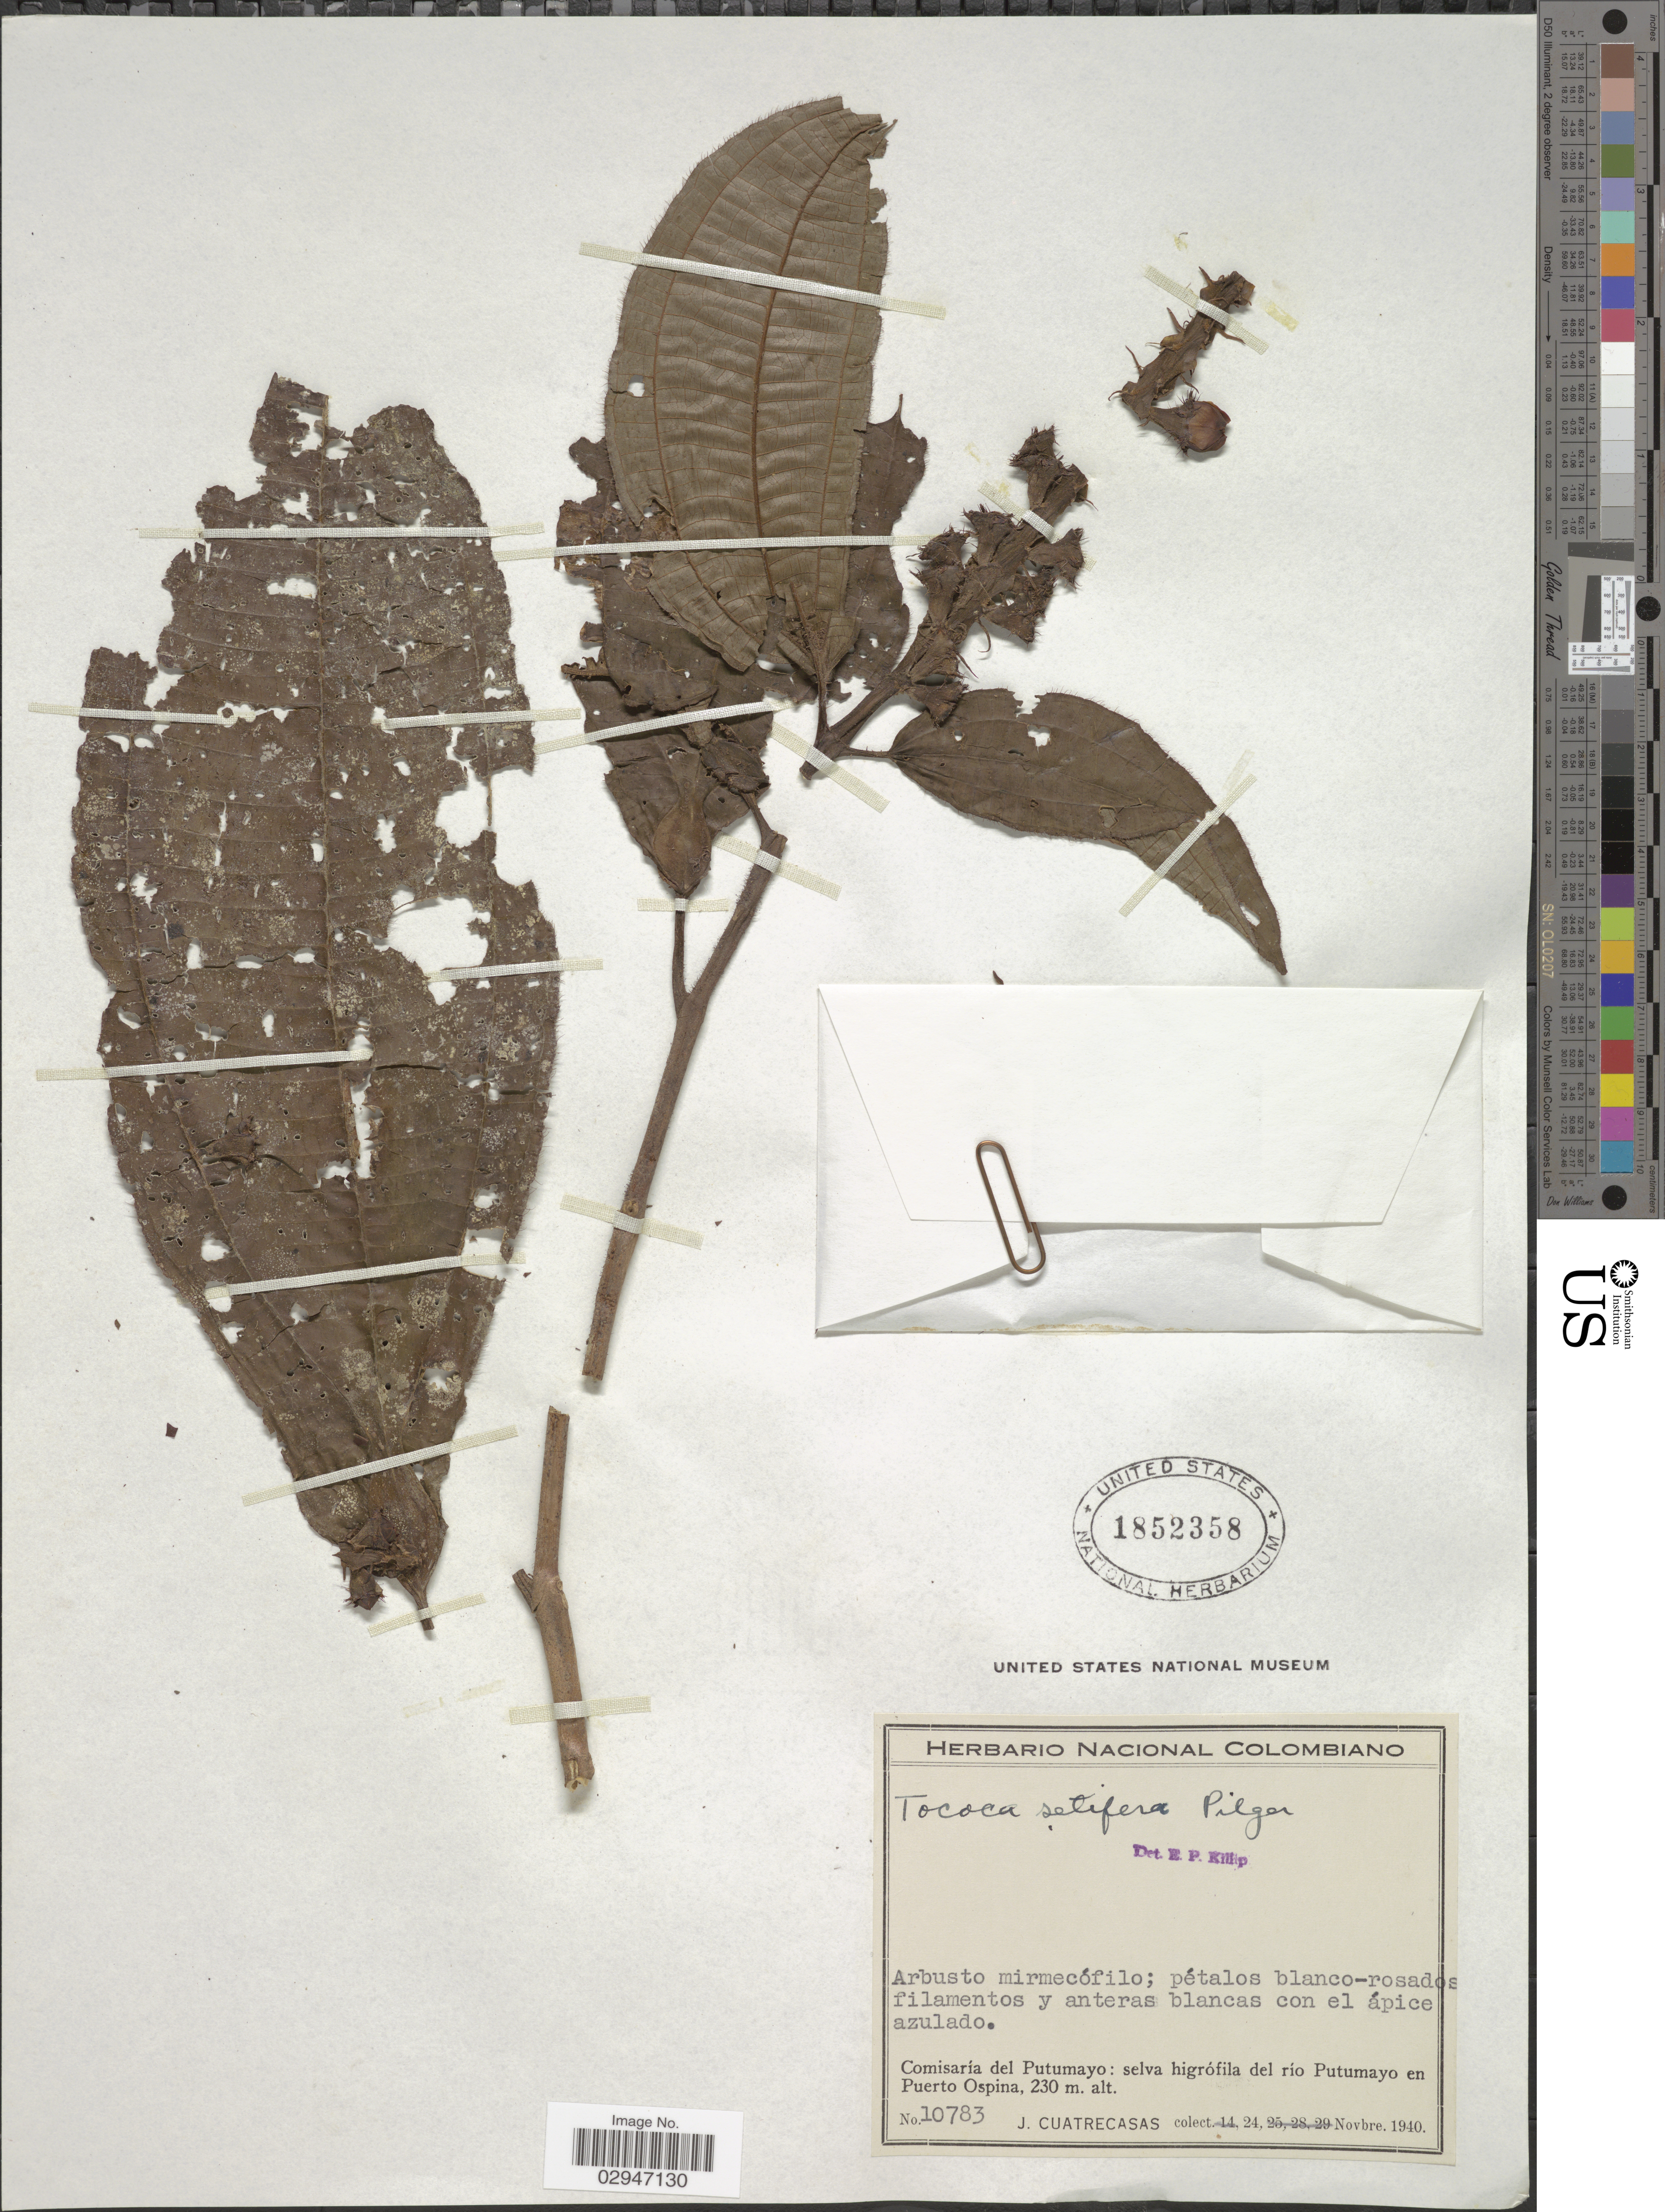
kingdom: Plantae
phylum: Tracheophyta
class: Magnoliopsida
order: Myrtales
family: Melastomataceae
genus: Tococa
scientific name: Tococa setifera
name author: Pilg.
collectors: J. Cuatrecasas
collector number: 10783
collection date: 1940-11-24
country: Colombia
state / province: Putumayo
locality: Comisaría del Putumayo: selva higrófila del río Putumayo en Puerto Ospina.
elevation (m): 230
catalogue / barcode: US 1852358